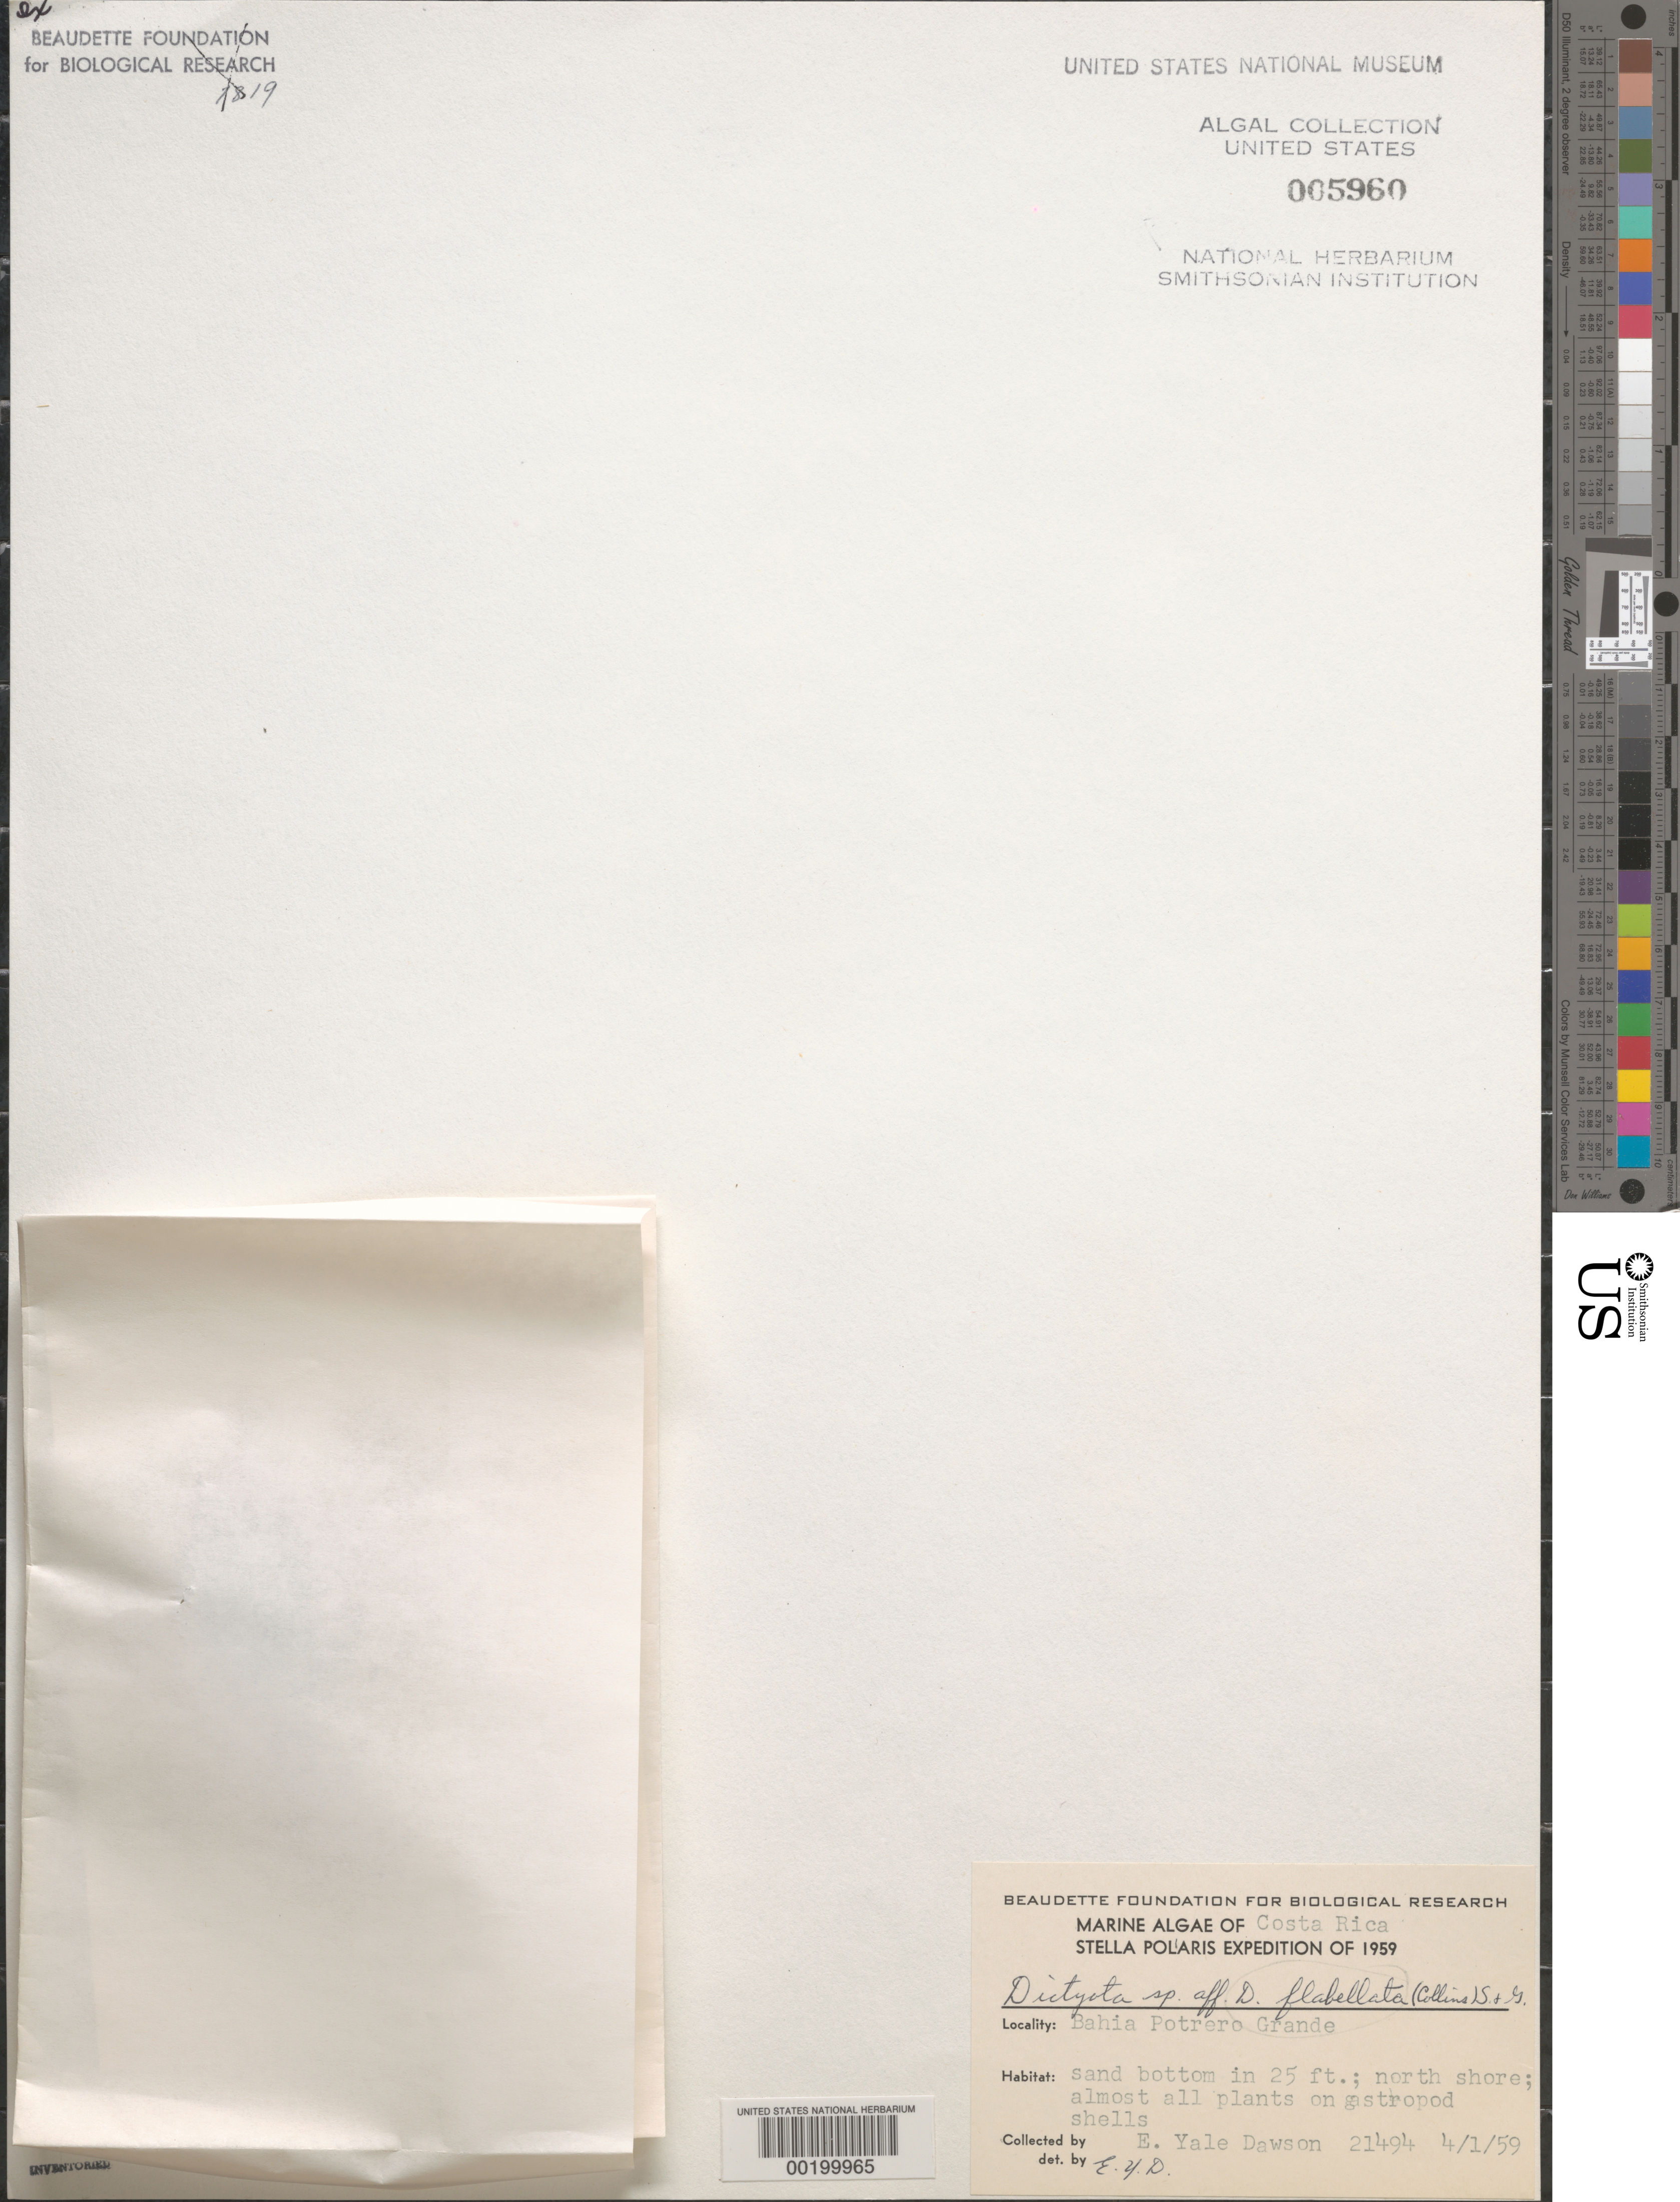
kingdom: Chromista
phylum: Ochrophyta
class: Phaeophyceae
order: Dictyotales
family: Dictyotaceae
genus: Dictyota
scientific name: Dictyota flabellata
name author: (Collins) Setch. & N.L. Gardner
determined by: Dawson, E. Y.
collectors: E. Y. Dawson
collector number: EYD 21494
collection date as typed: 01 Apr 1959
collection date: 1959-04-01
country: Costa Rica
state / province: Guanacaste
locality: Bahia Potrero Grande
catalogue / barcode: US 5960